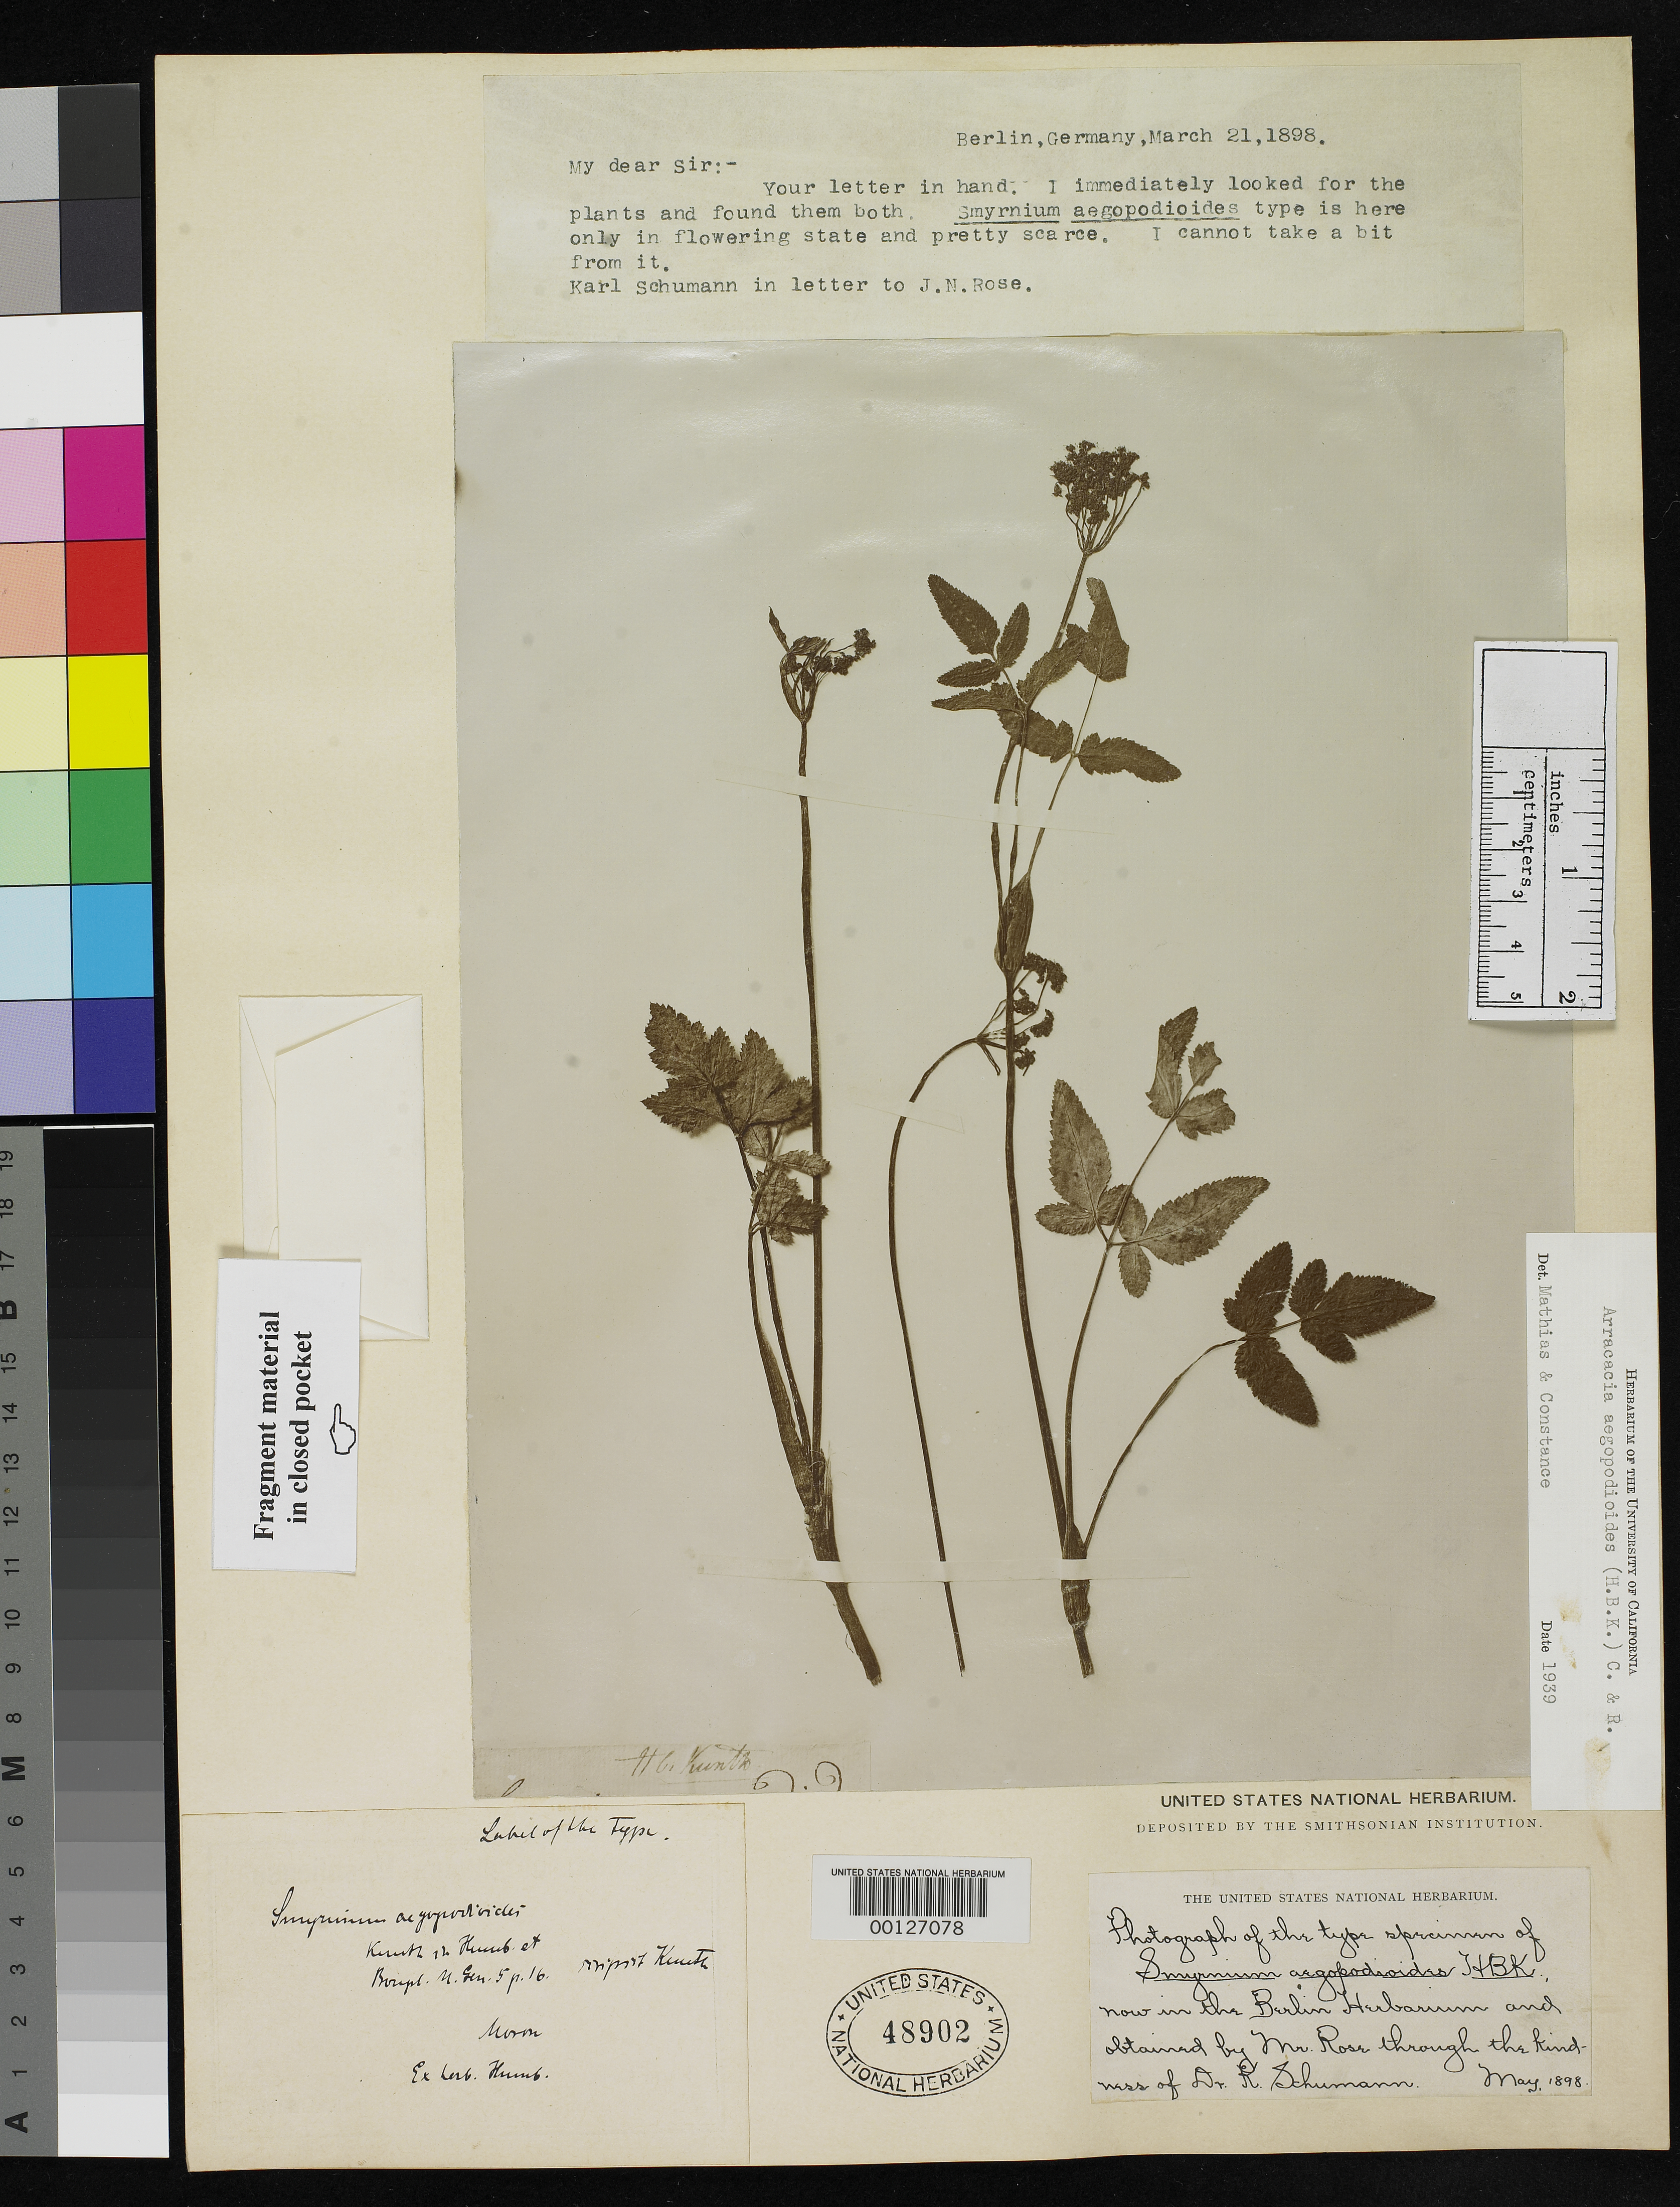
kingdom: Plantae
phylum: Tracheophyta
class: Magnoliopsida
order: Apiales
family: Apiaceae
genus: Smyrnium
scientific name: Smyrnium aegopodioides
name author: Kunth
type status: Type Fragment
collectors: A. J. A. Bonpland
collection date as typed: May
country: Mexico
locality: Near Moran.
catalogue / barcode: US 48902